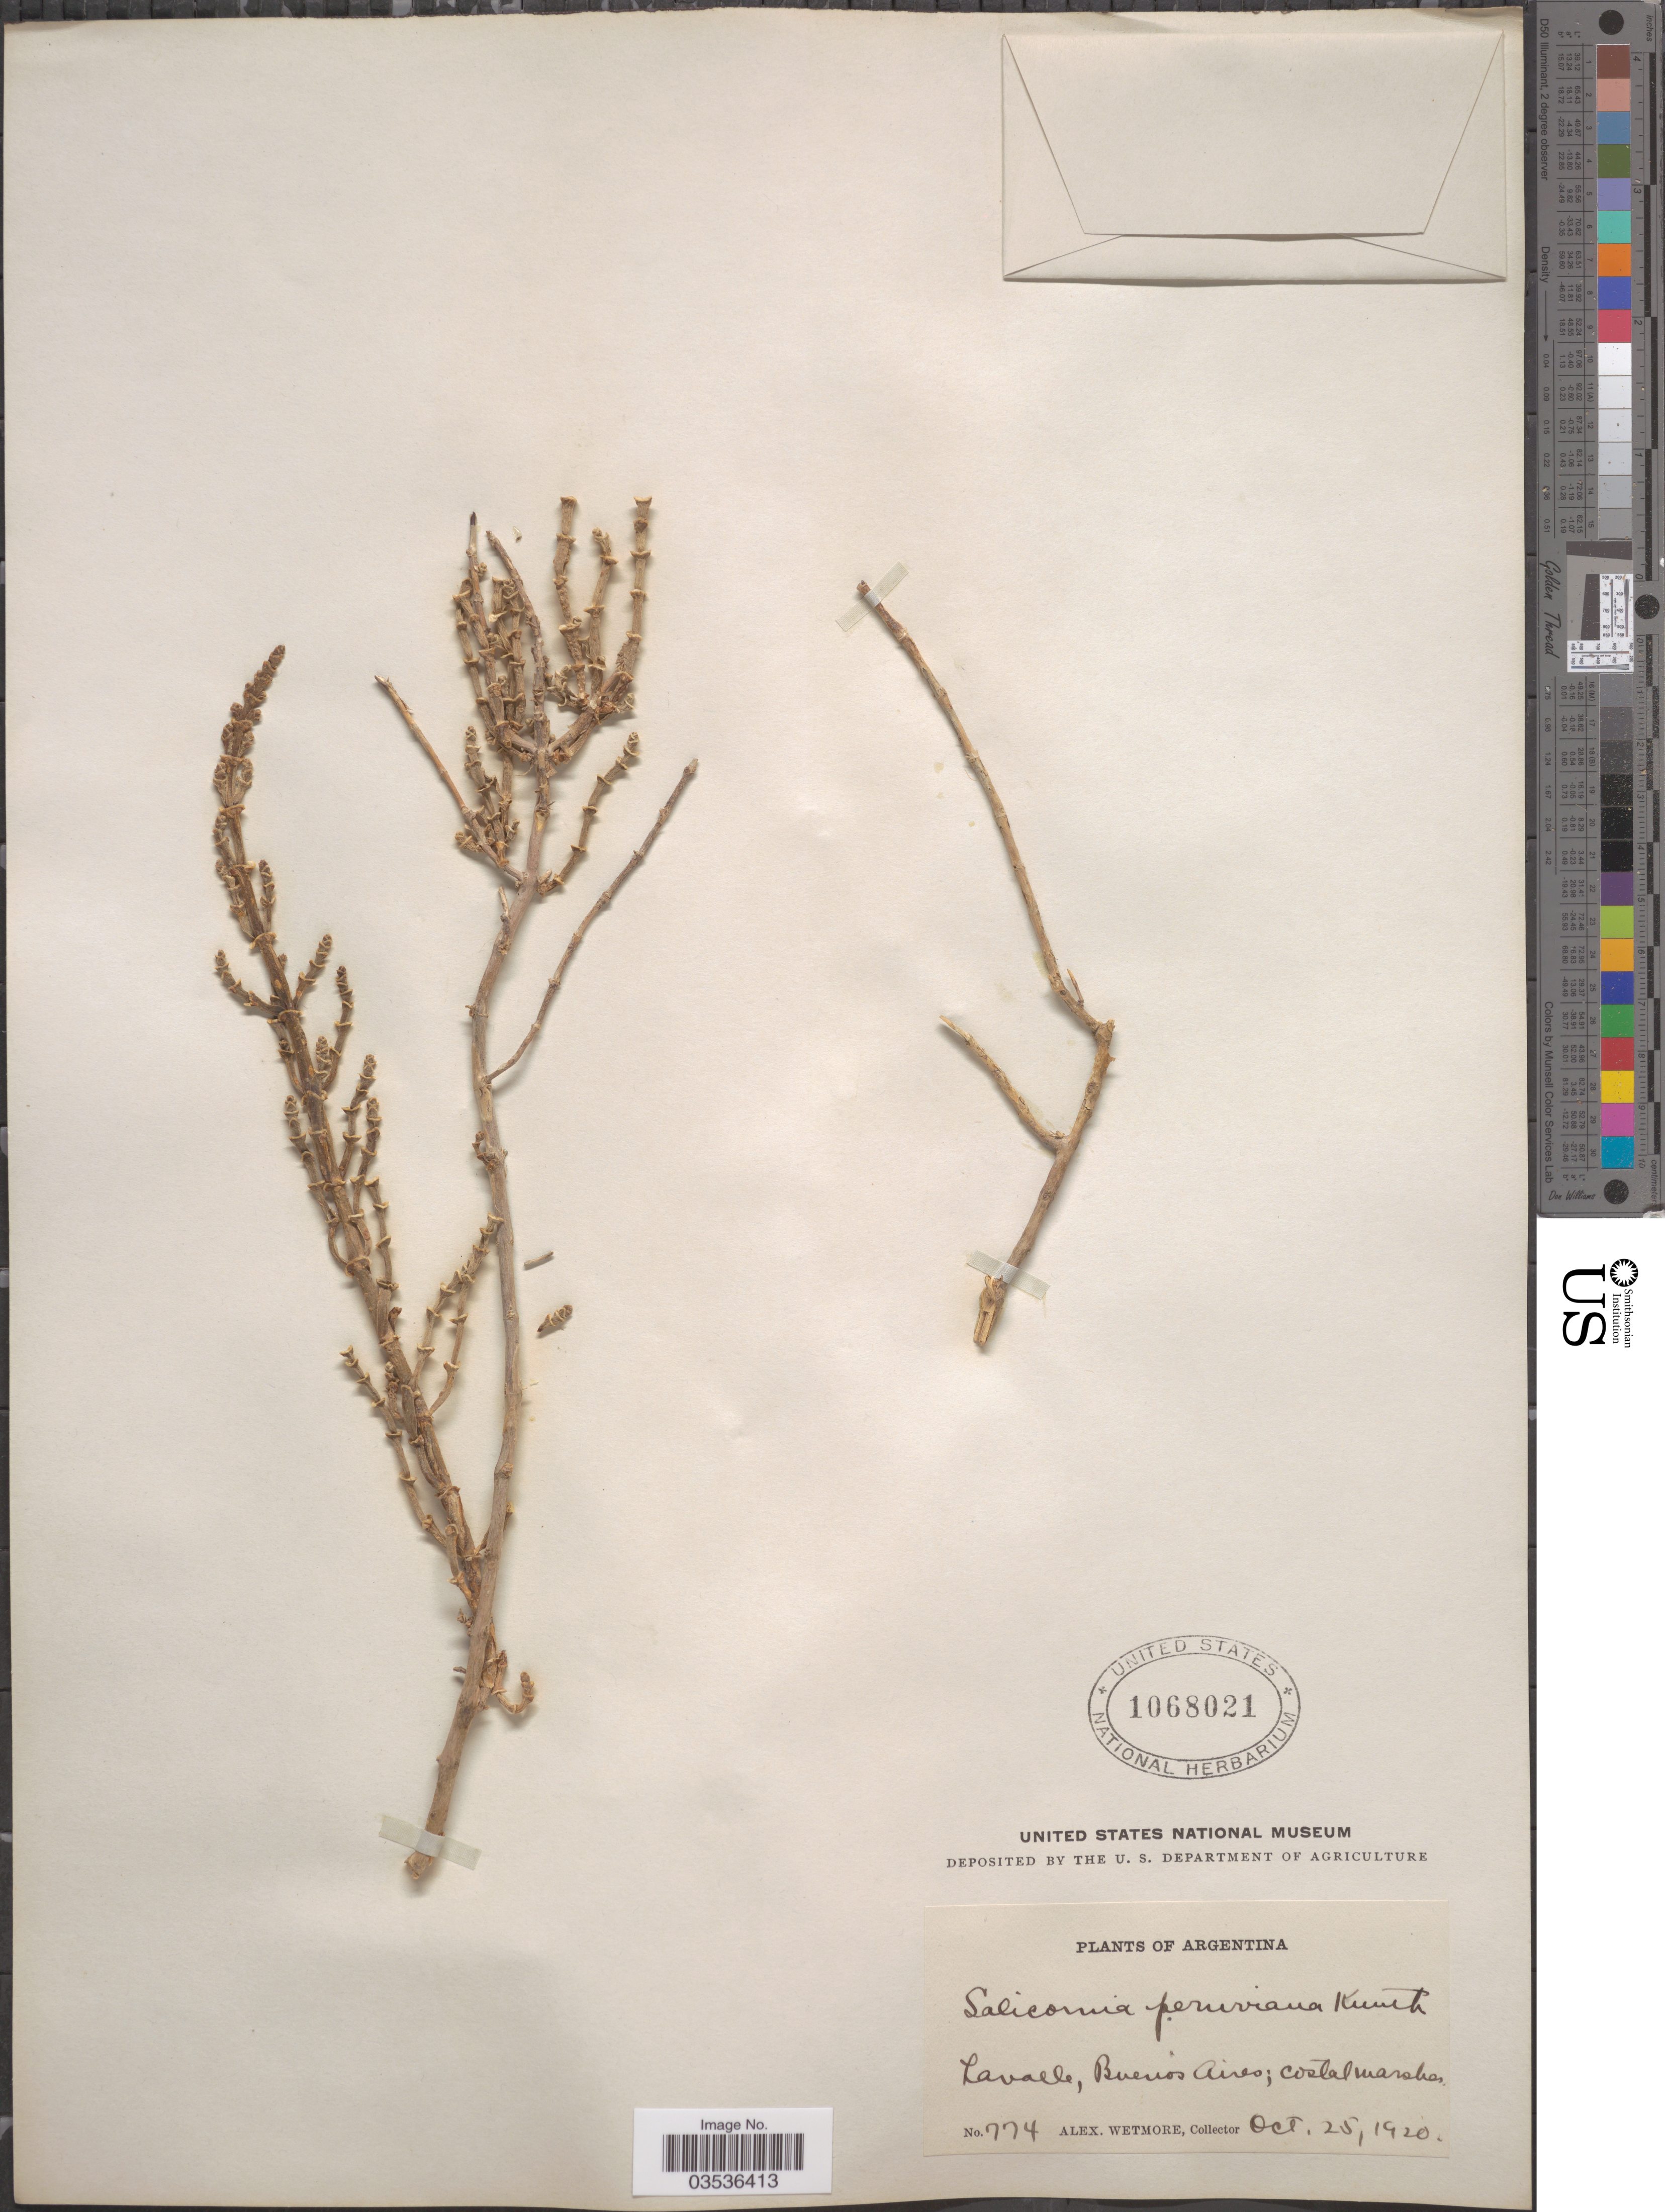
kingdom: Plantae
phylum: Tracheophyta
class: Magnoliopsida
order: Caryophyllales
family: Amaranthaceae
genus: Salicornia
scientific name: Salicornia fruticosa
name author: (L.) L.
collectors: A. Wetmore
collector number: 774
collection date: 1920-10-25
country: Argentina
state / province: Buenos Aires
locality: Lavalle.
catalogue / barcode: US 1068021